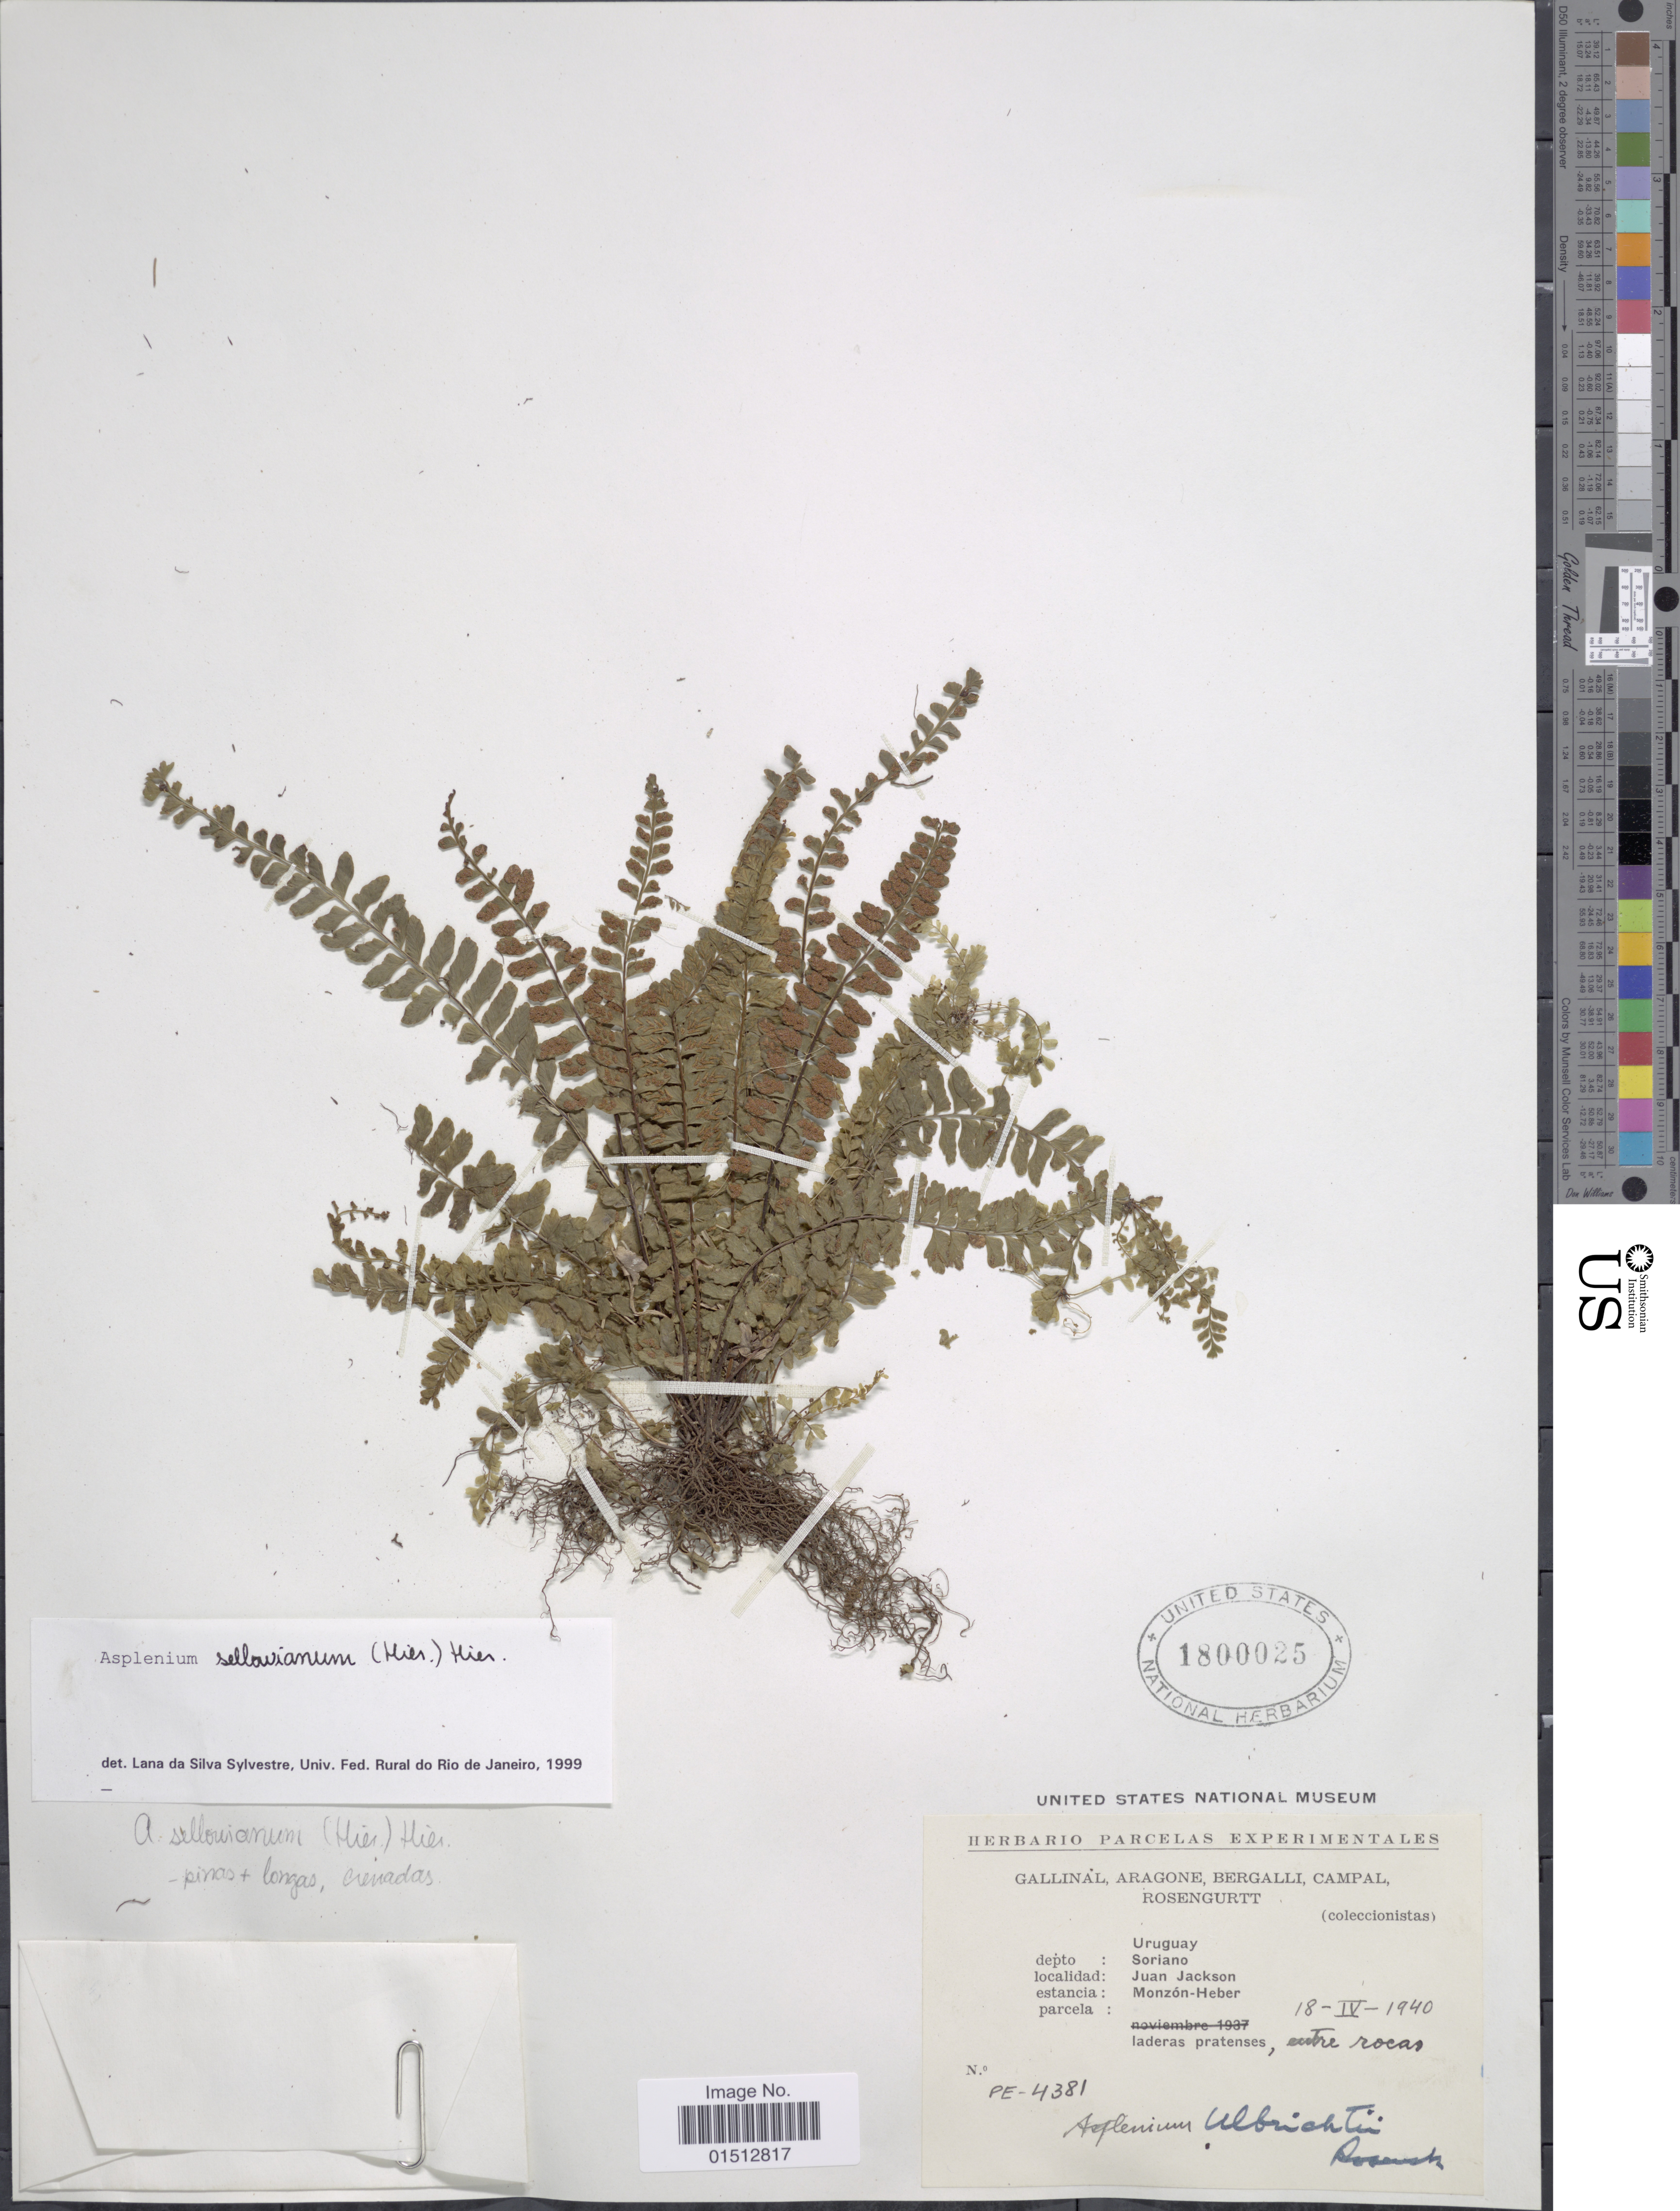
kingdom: Plantae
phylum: Tracheophyta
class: Polypodiopsida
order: Polypodiales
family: Aspleniaceae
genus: Asplenium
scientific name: Asplenium sellowianum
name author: (Hieron.) C. Presl ex Hieron.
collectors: -. Gallinal, -- Aragone, -- Bergalli, -- Campal & Rosengurtt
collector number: PE-4381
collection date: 1940-04-18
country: Uruguay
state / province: Soriano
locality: Uruguay, depto: Soriano, Juan Jackson, Monzon-Heber.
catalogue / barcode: US 1800025